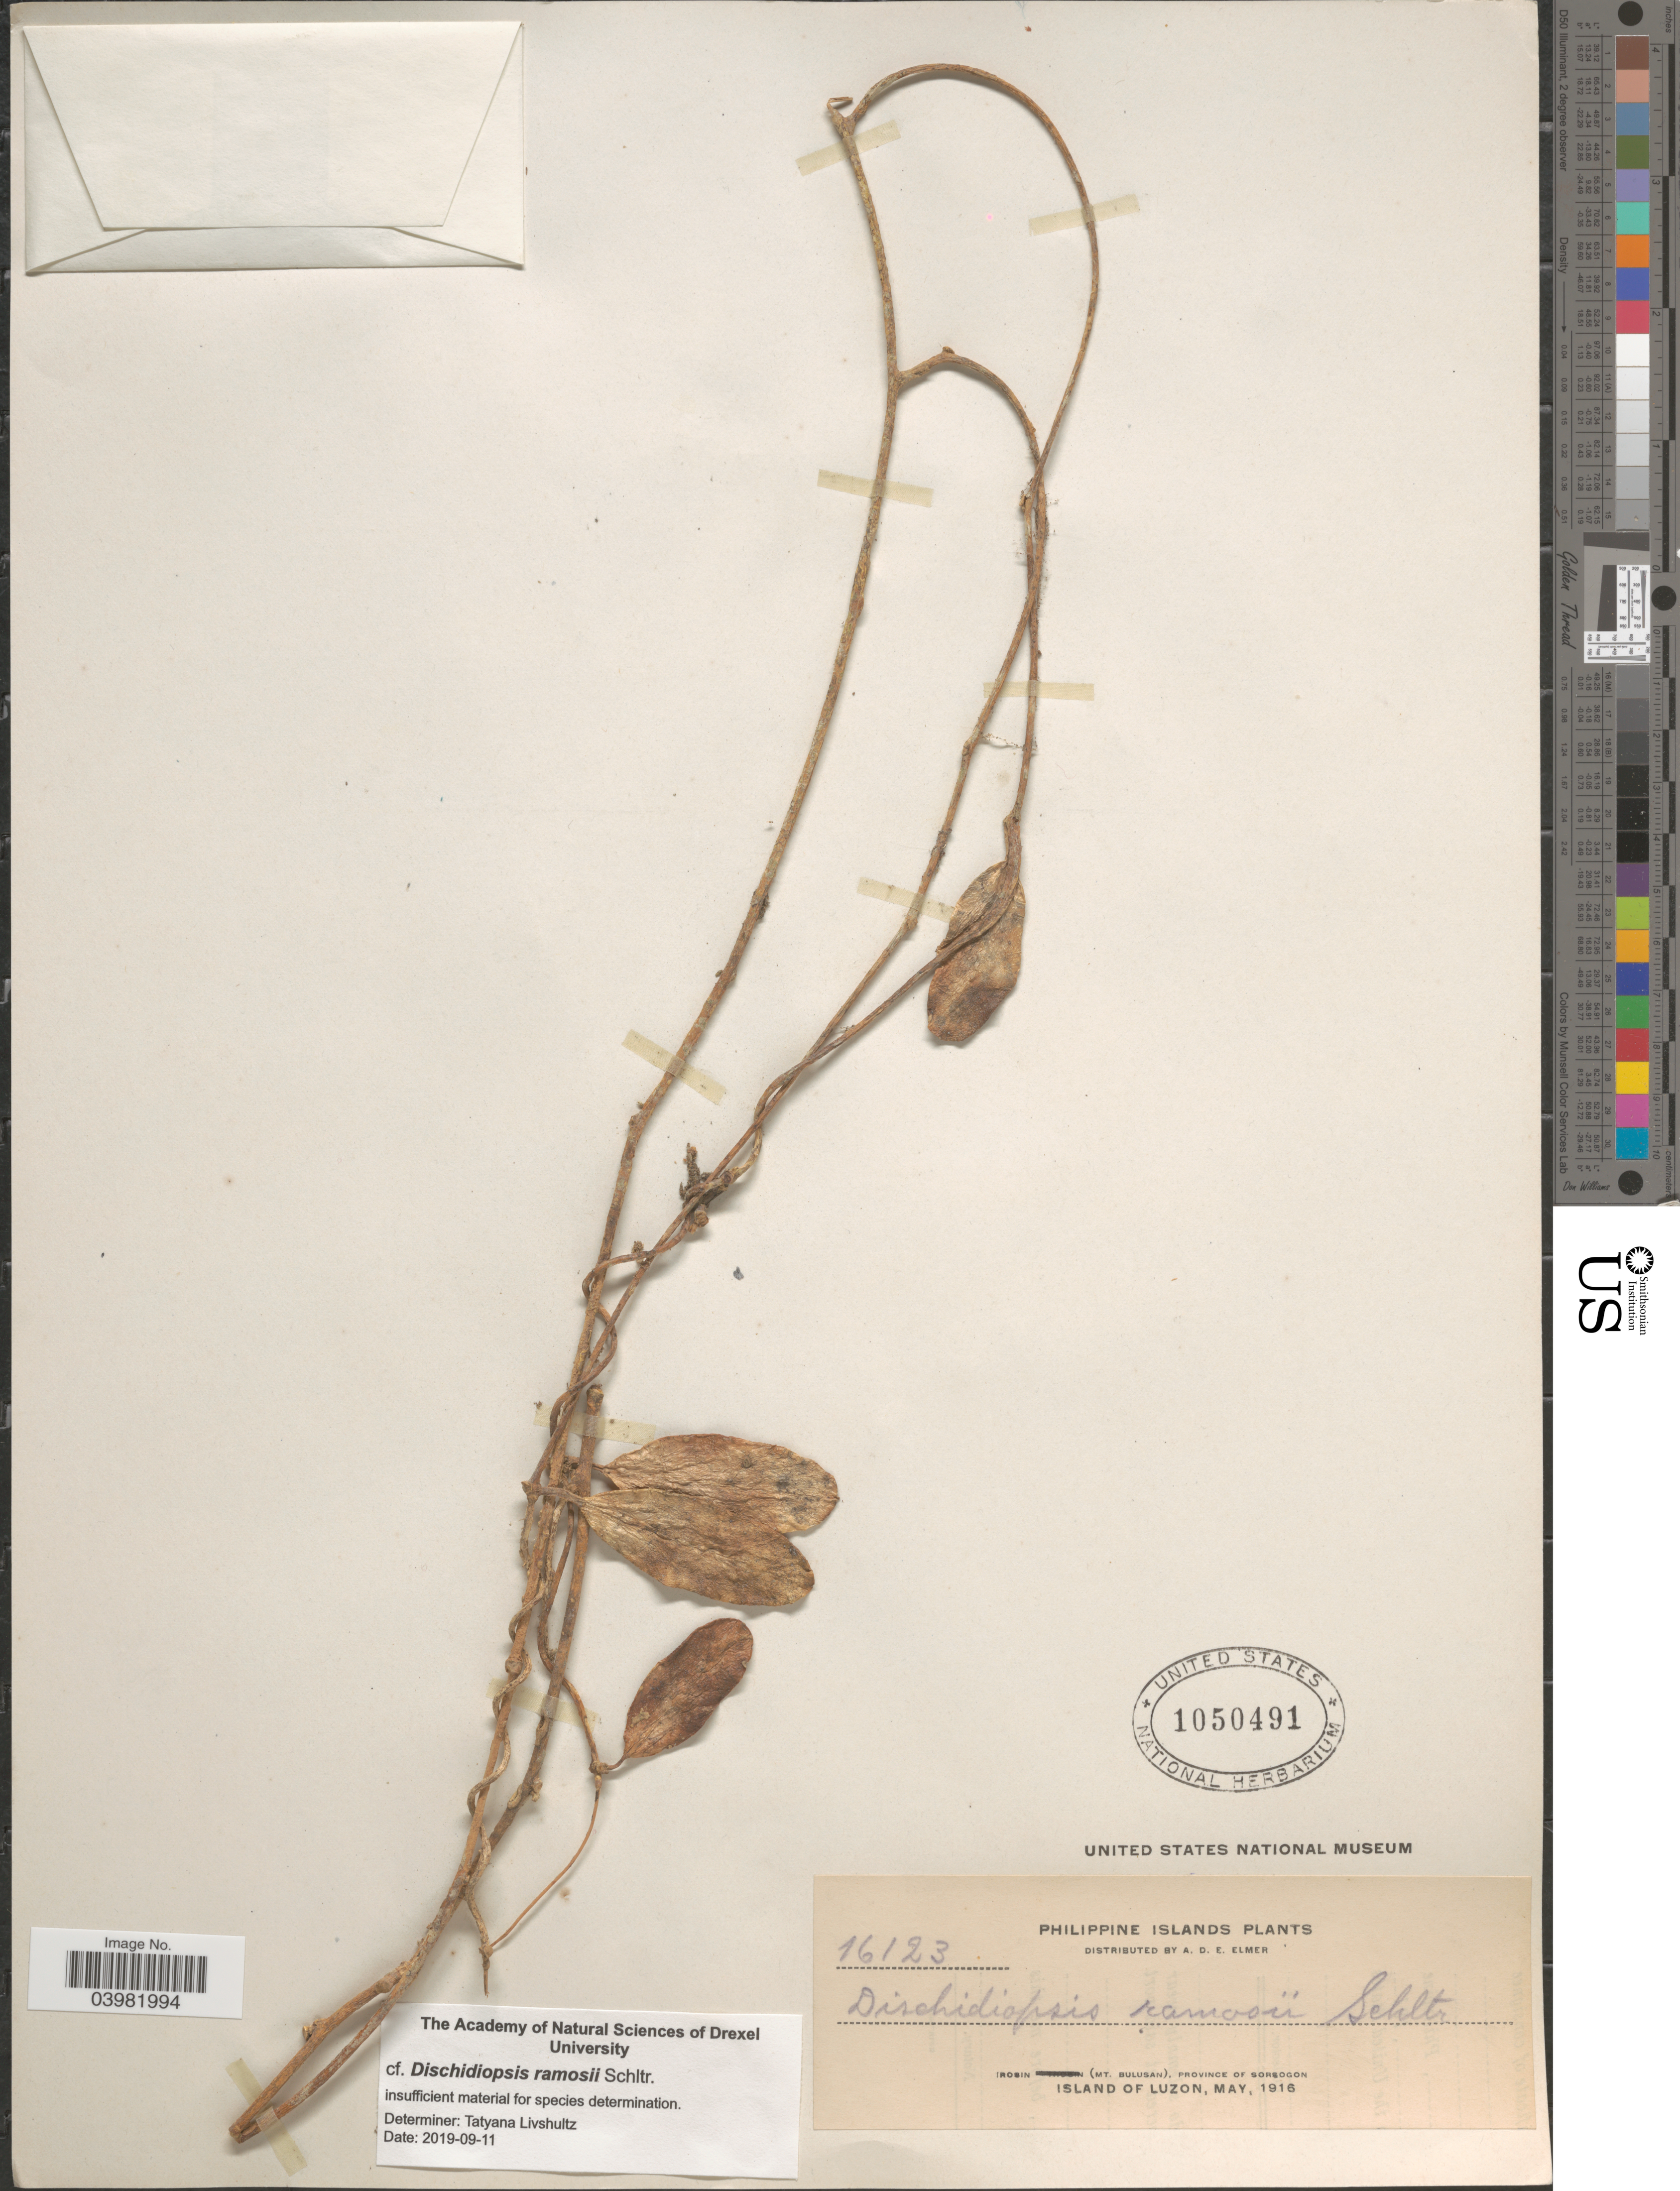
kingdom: Plantae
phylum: Tracheophyta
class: Magnoliopsida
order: Gentianales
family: Apocynaceae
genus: Dischidiopsis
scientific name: Dischidiopsis ramasii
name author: Schltr.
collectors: A. D. E. Elmer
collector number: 16123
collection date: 1916-05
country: Philippines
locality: Irosin (Mt. Bulusan), Province of Sorsogon. Island of Luzon.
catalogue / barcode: US 1050491